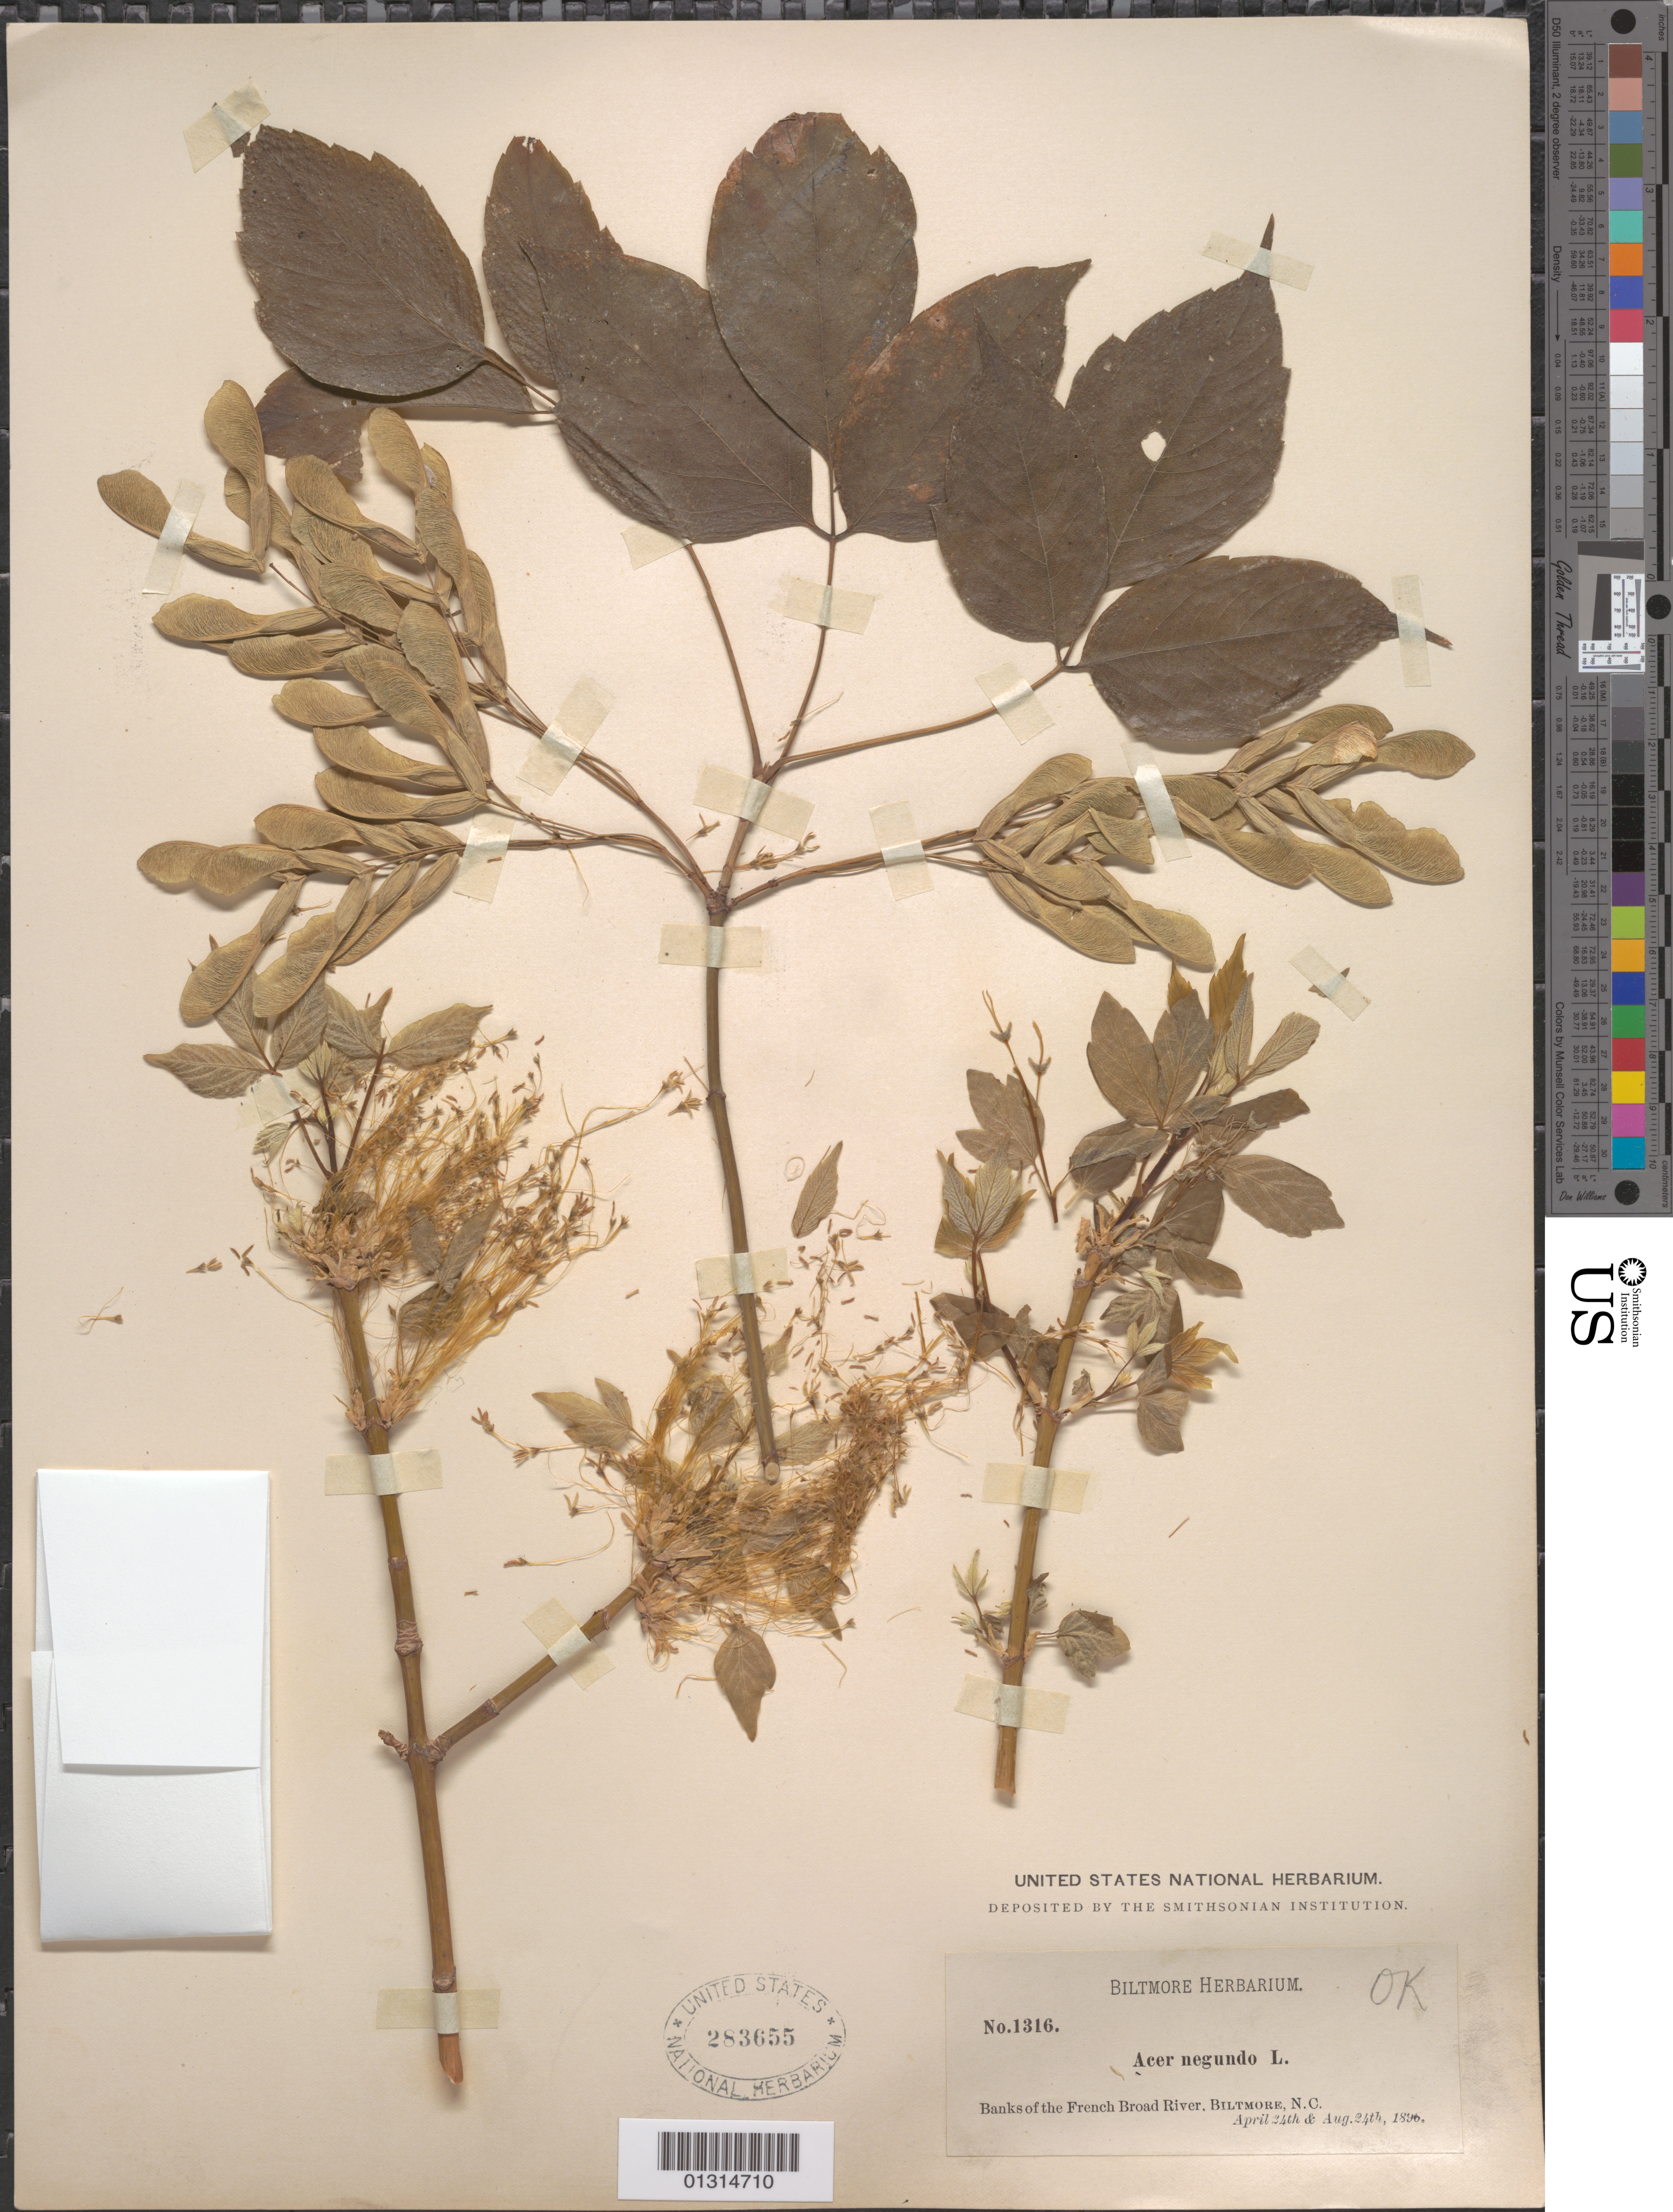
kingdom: Plantae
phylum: Tracheophyta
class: Magnoliopsida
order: Sapindales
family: Sapindaceae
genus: Acer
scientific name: Acer negundo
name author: L.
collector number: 1316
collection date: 1896-04-24,1896-08-24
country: United States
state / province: North Carolina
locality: Biltmore, banks of the French Broad River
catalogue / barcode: US 283655